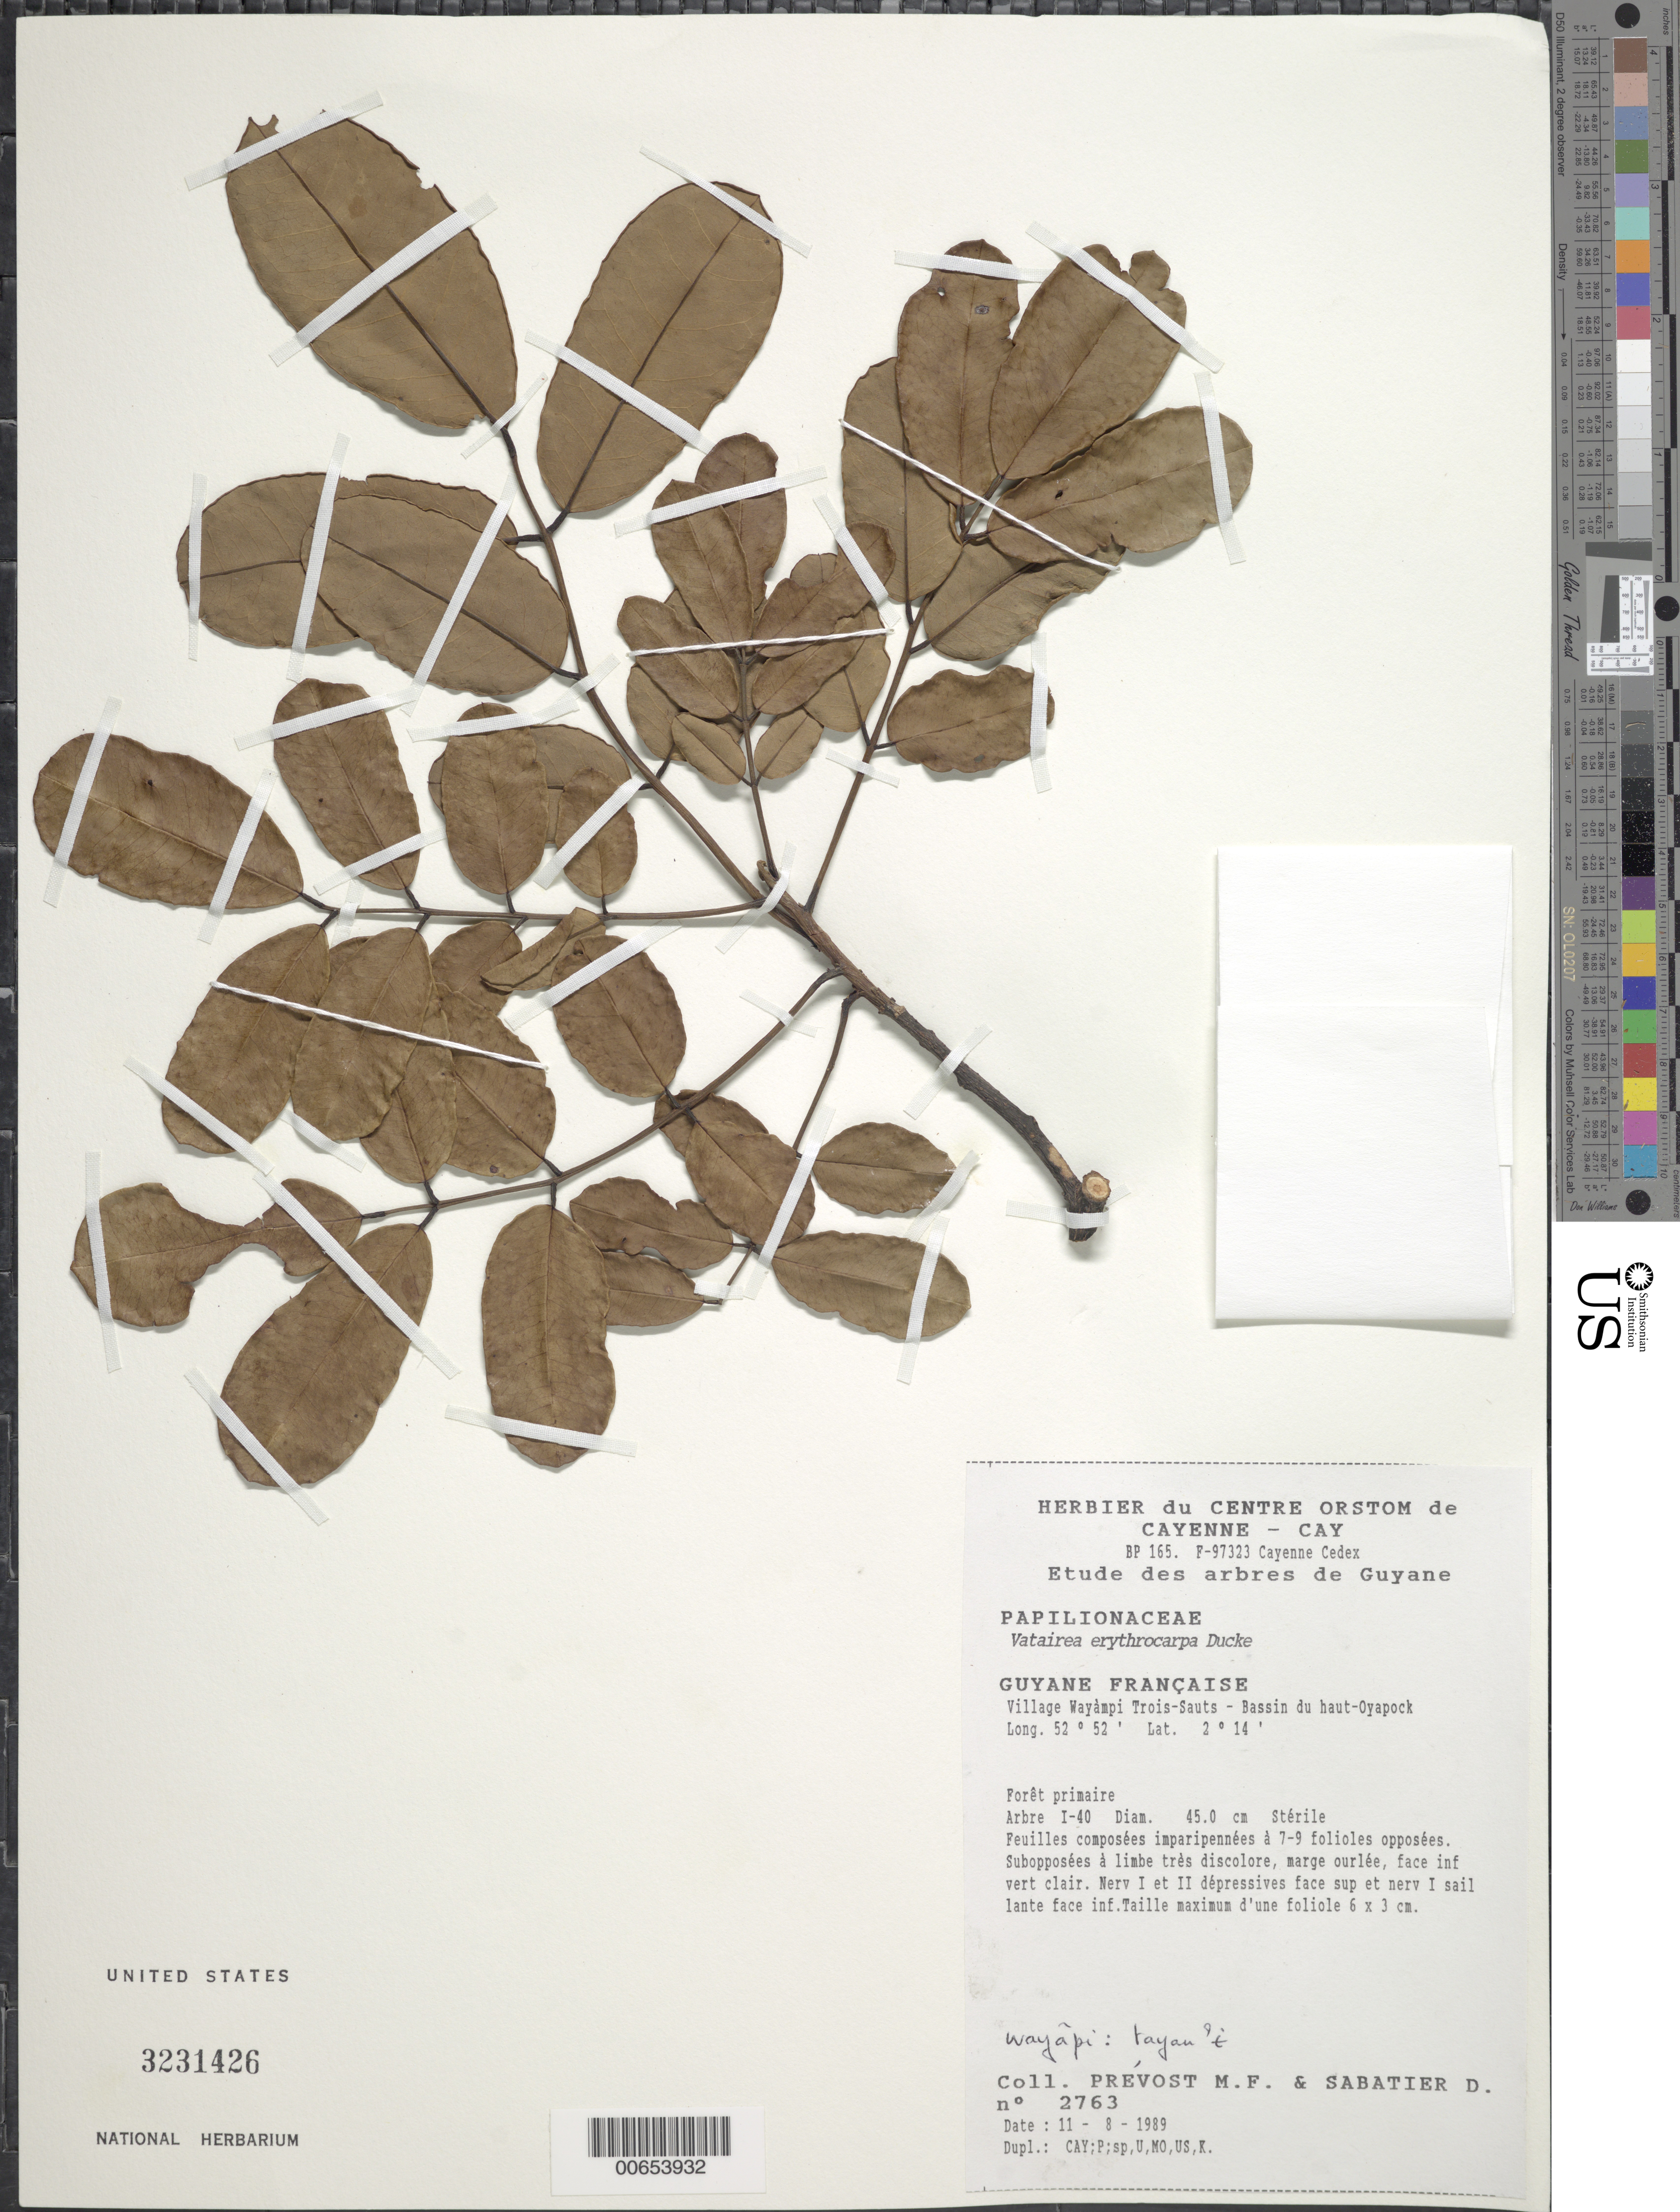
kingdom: Plantae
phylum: Tracheophyta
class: Magnoliopsida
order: Fabales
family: Fabaceae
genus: Vatairea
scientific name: Vatairea erythrocarpa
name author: (Ducke) Ducke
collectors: M.-F. Prévost & D. Sabatier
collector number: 2763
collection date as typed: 11-Aug-89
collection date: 1989-08-11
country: French Guiana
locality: Village Wayàmp, Trois-Sauts, Bassin du haut-Oyapock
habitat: Primary forest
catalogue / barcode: US 3231426